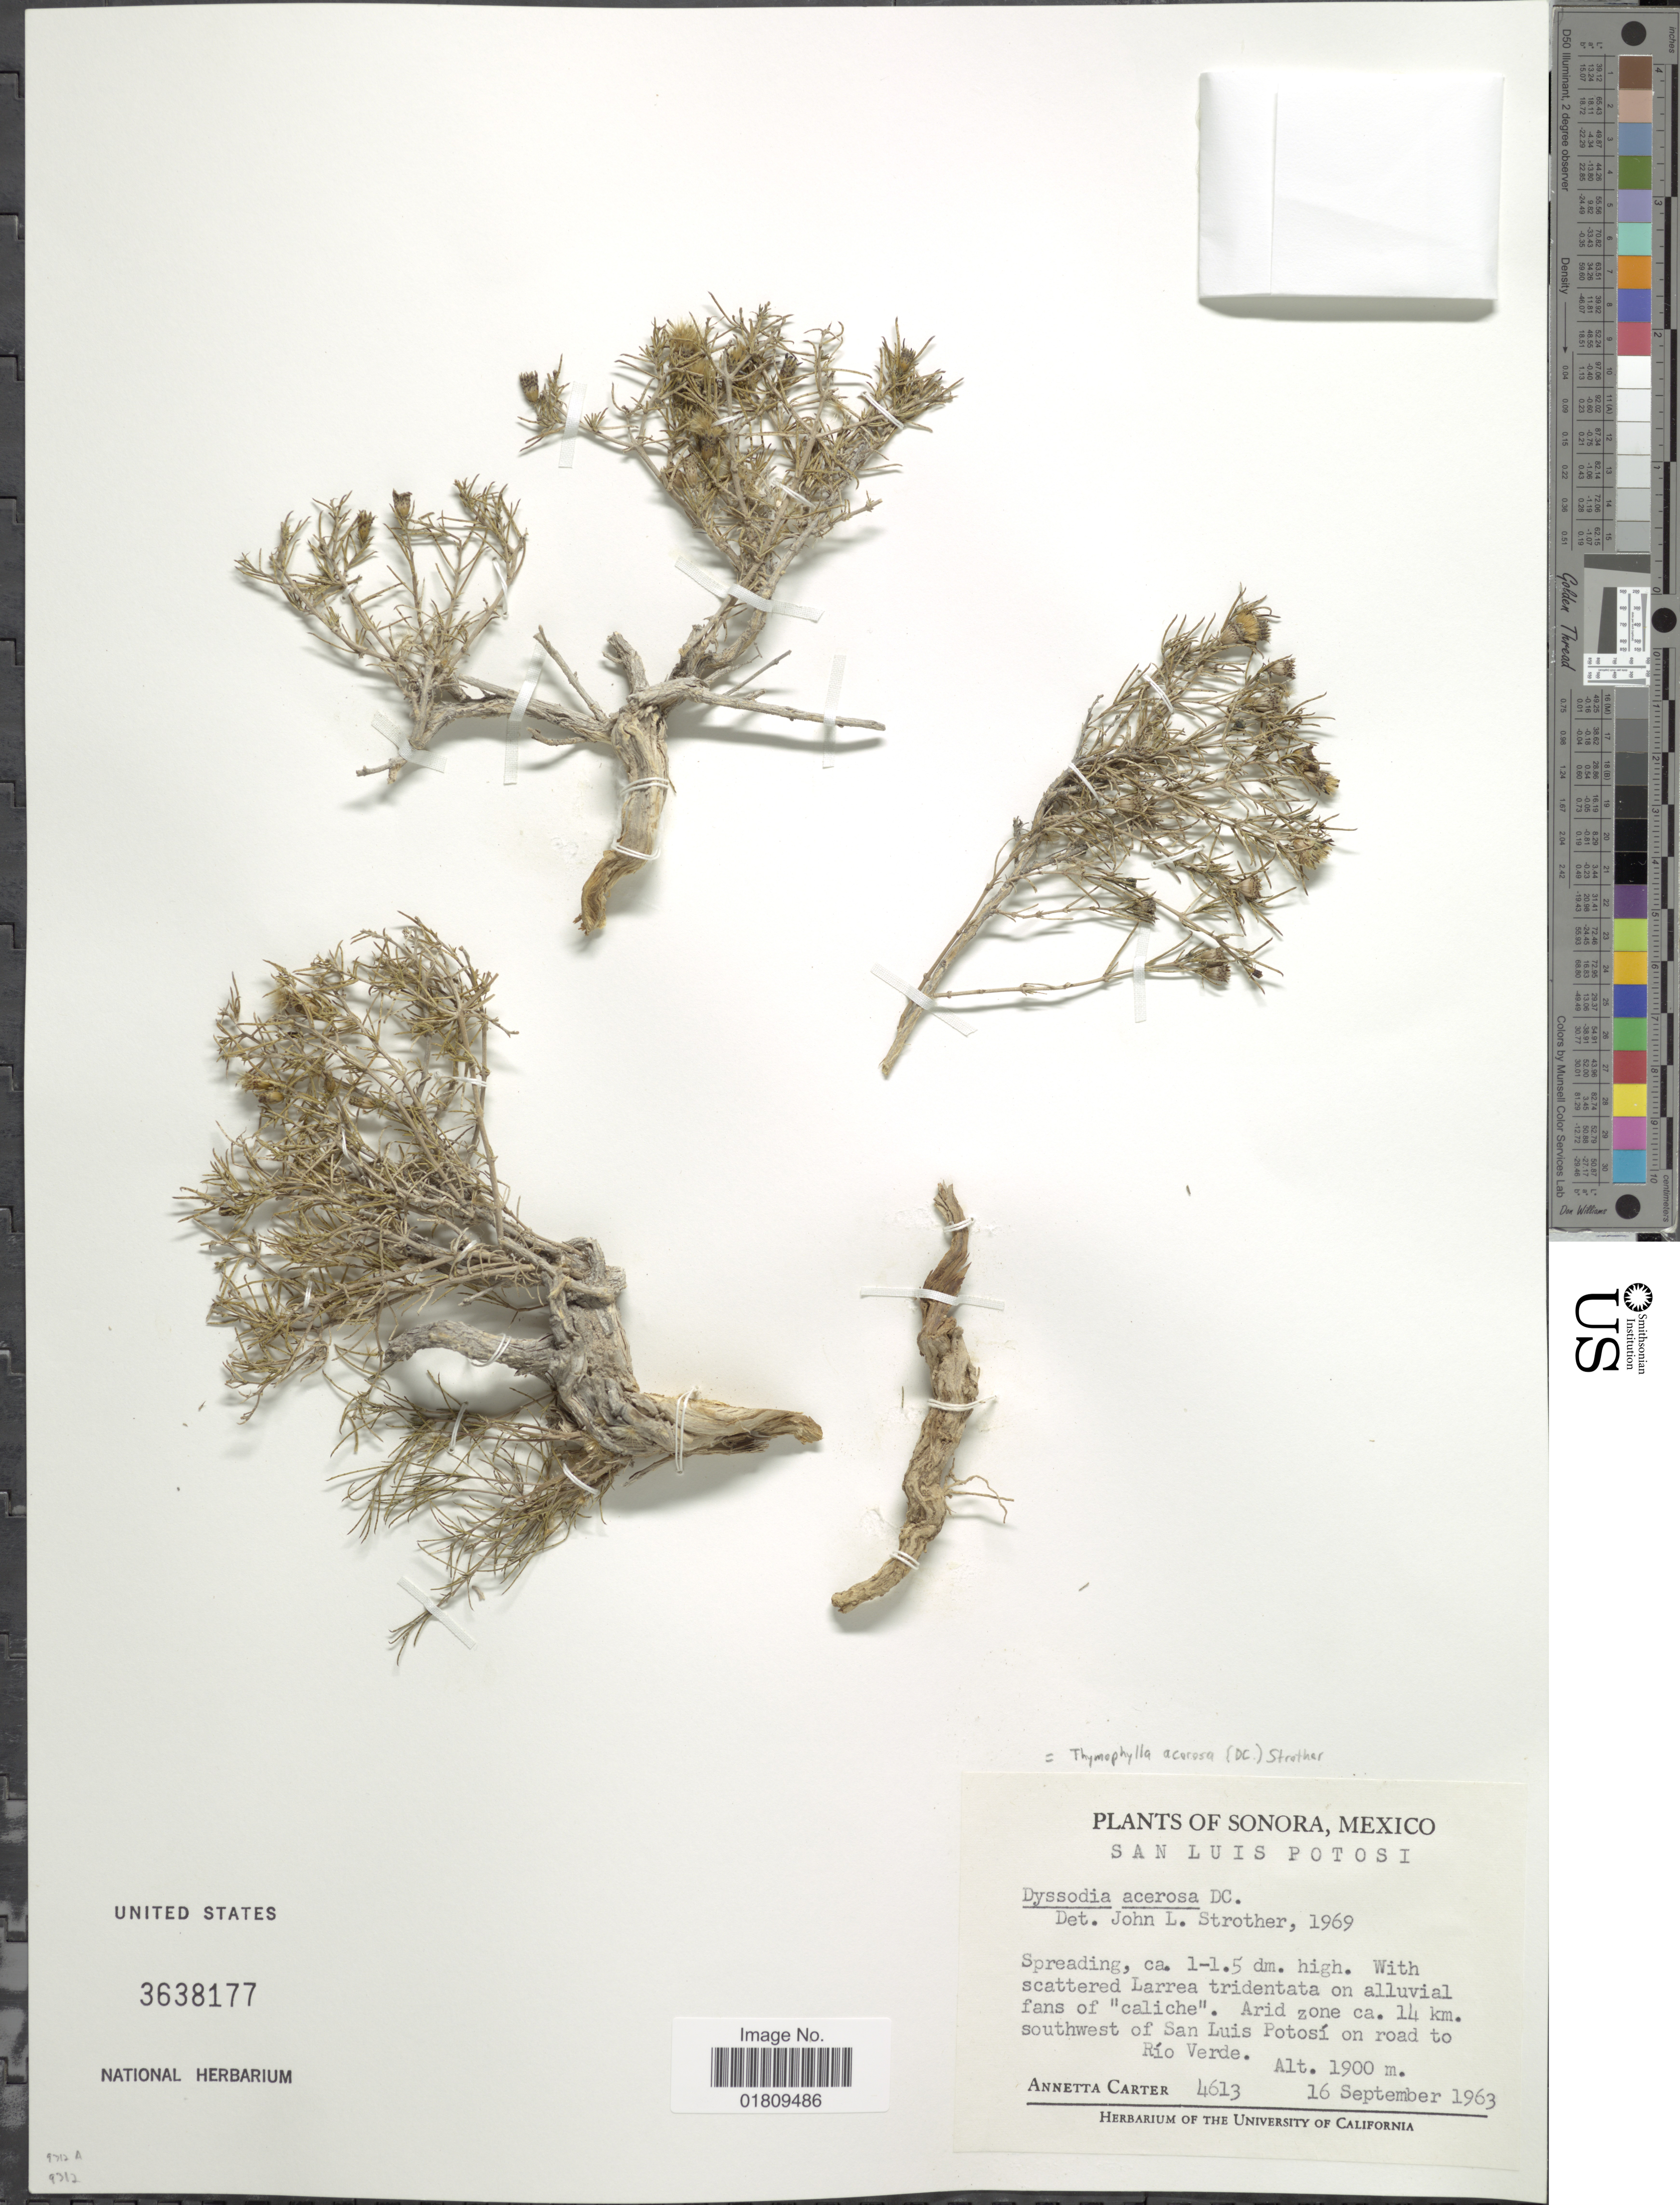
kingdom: Plantae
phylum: Tracheophyta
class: Magnoliopsida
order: Asterales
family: Asteraceae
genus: Dyssodia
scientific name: Dyssodia acerosa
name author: DC.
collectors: A. Carter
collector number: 4613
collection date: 1963-09-16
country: Mexico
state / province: San Luis Potosí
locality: Spreading, Arid zone ca. 14 km. southwest of San Luis Potosí on road to Río Verde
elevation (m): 1900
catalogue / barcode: US 3638177